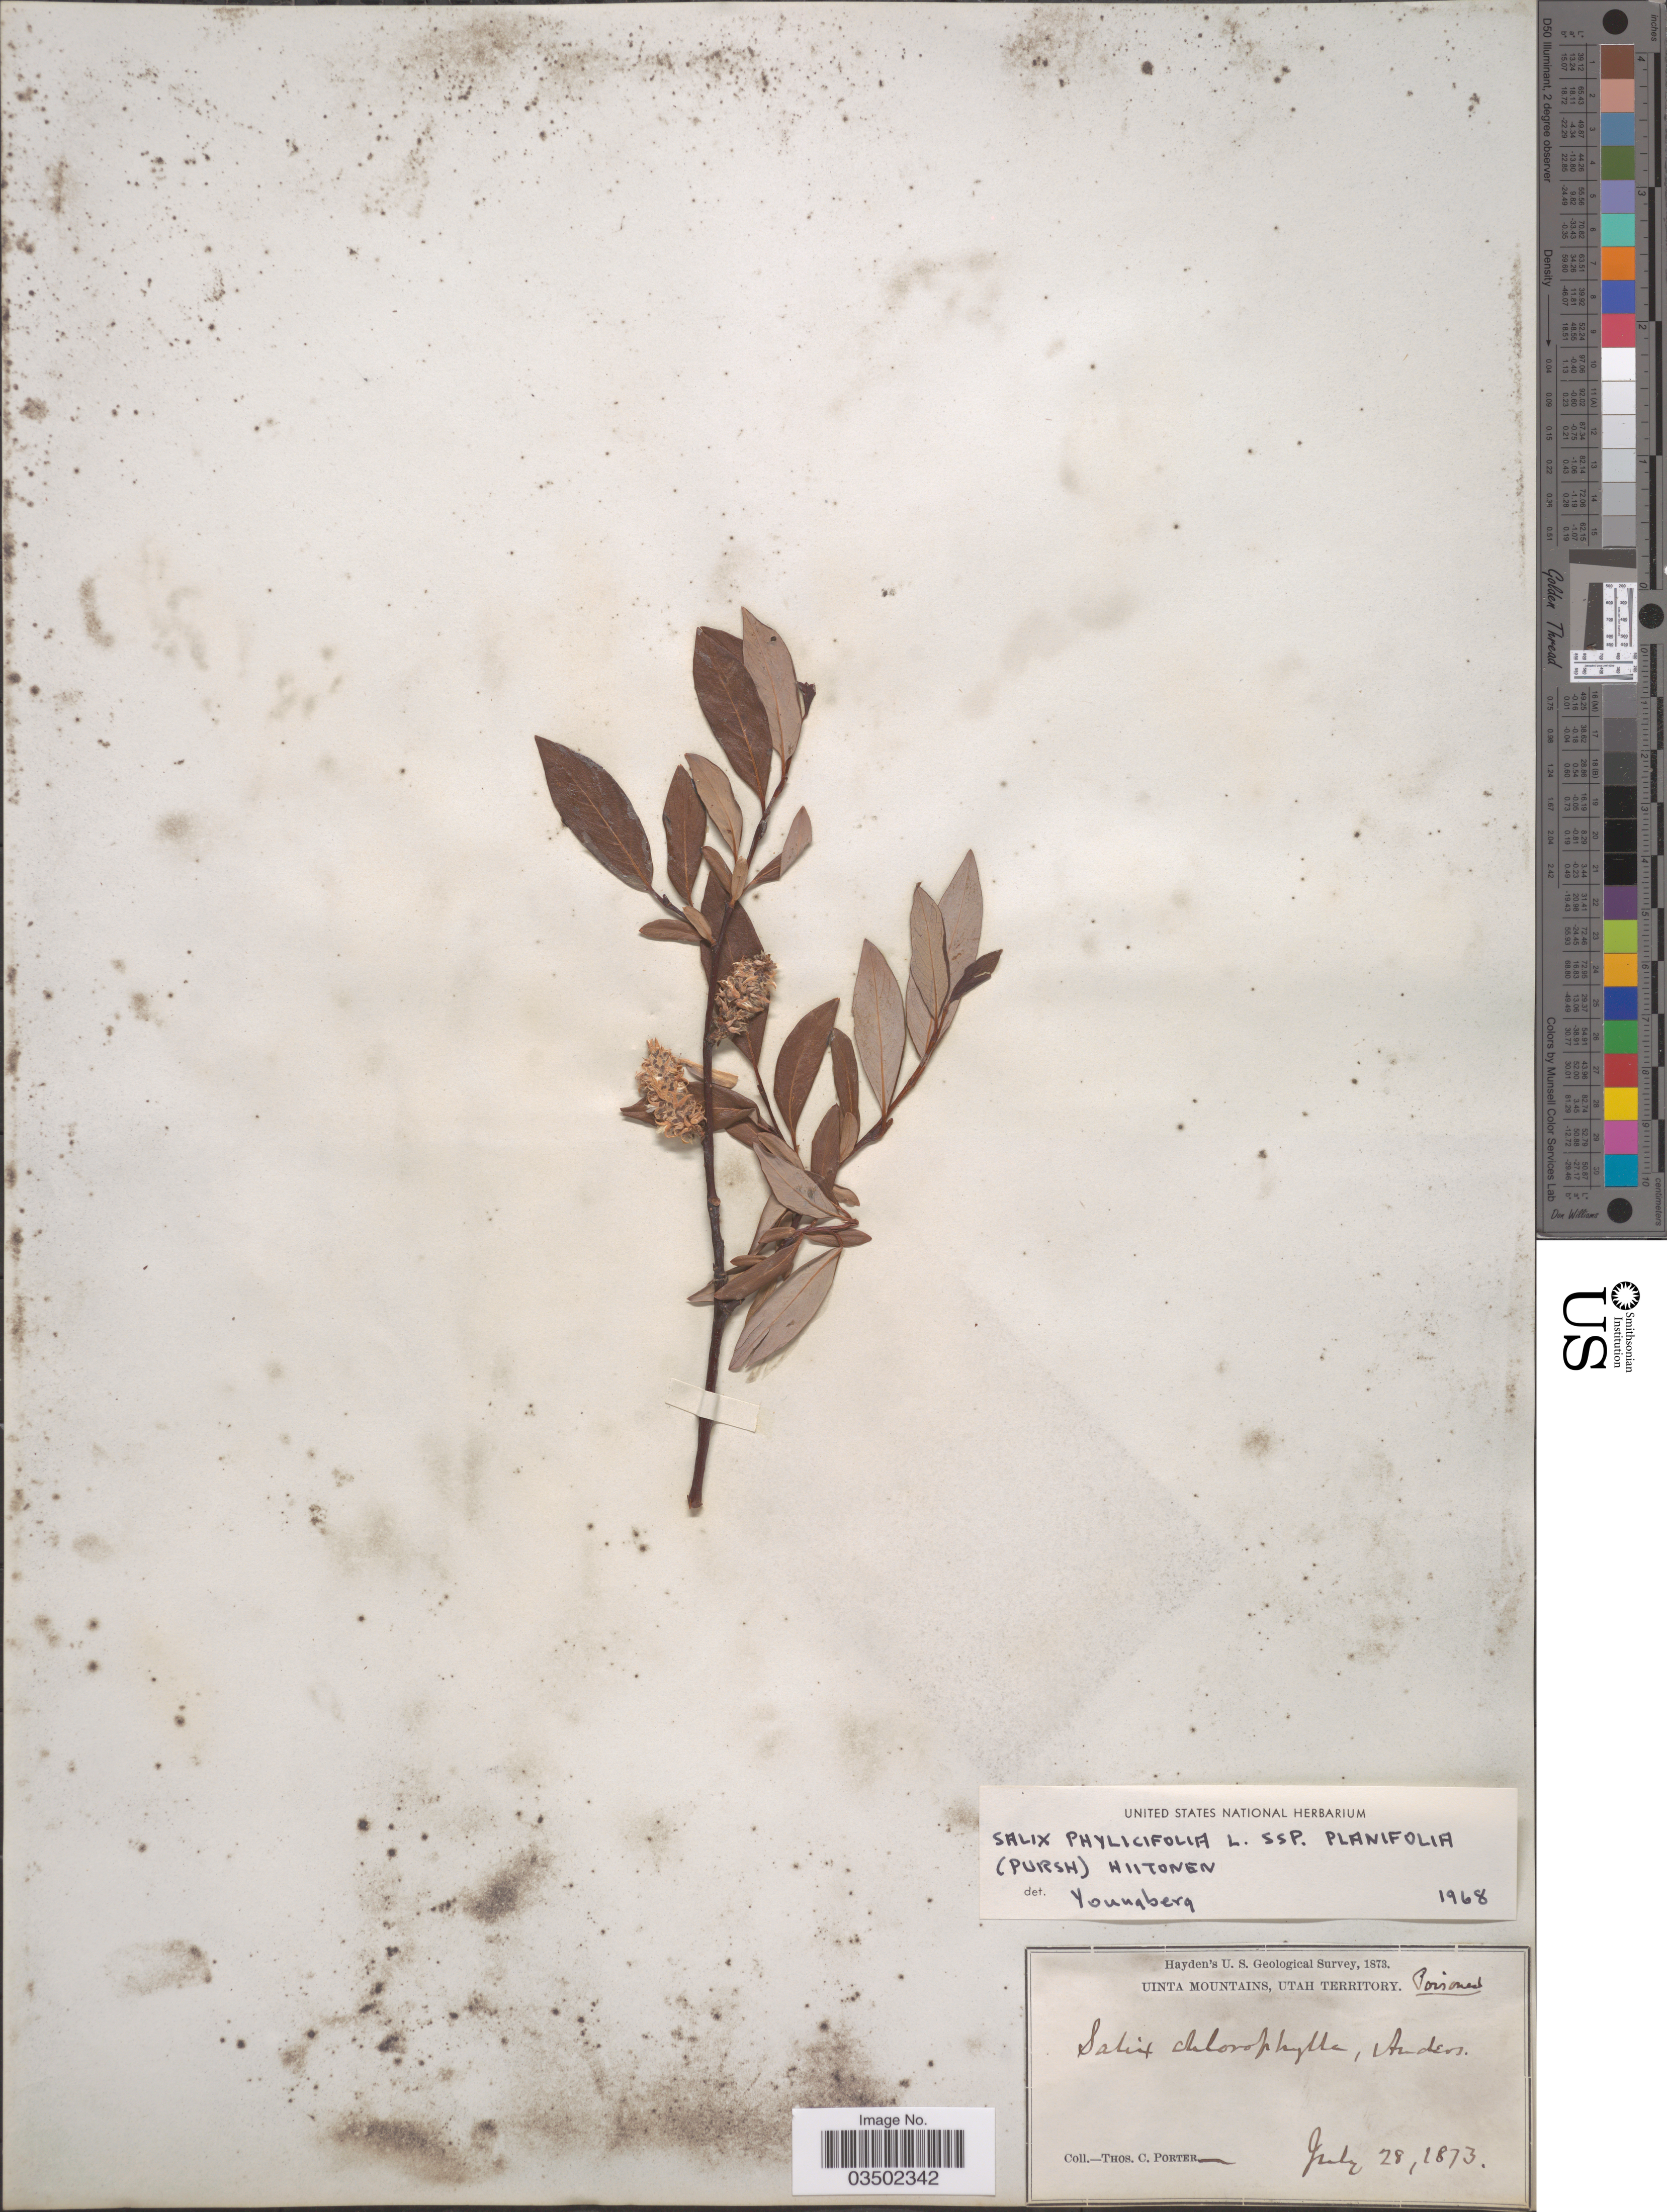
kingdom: Plantae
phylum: Tracheophyta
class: Magnoliopsida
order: Malpighiales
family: Salicaceae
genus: Salix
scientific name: Salix planifolia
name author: Pursh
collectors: T. Porter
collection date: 1873-07-28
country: United States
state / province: Utah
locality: Uinta Mountains, Utah Territory.